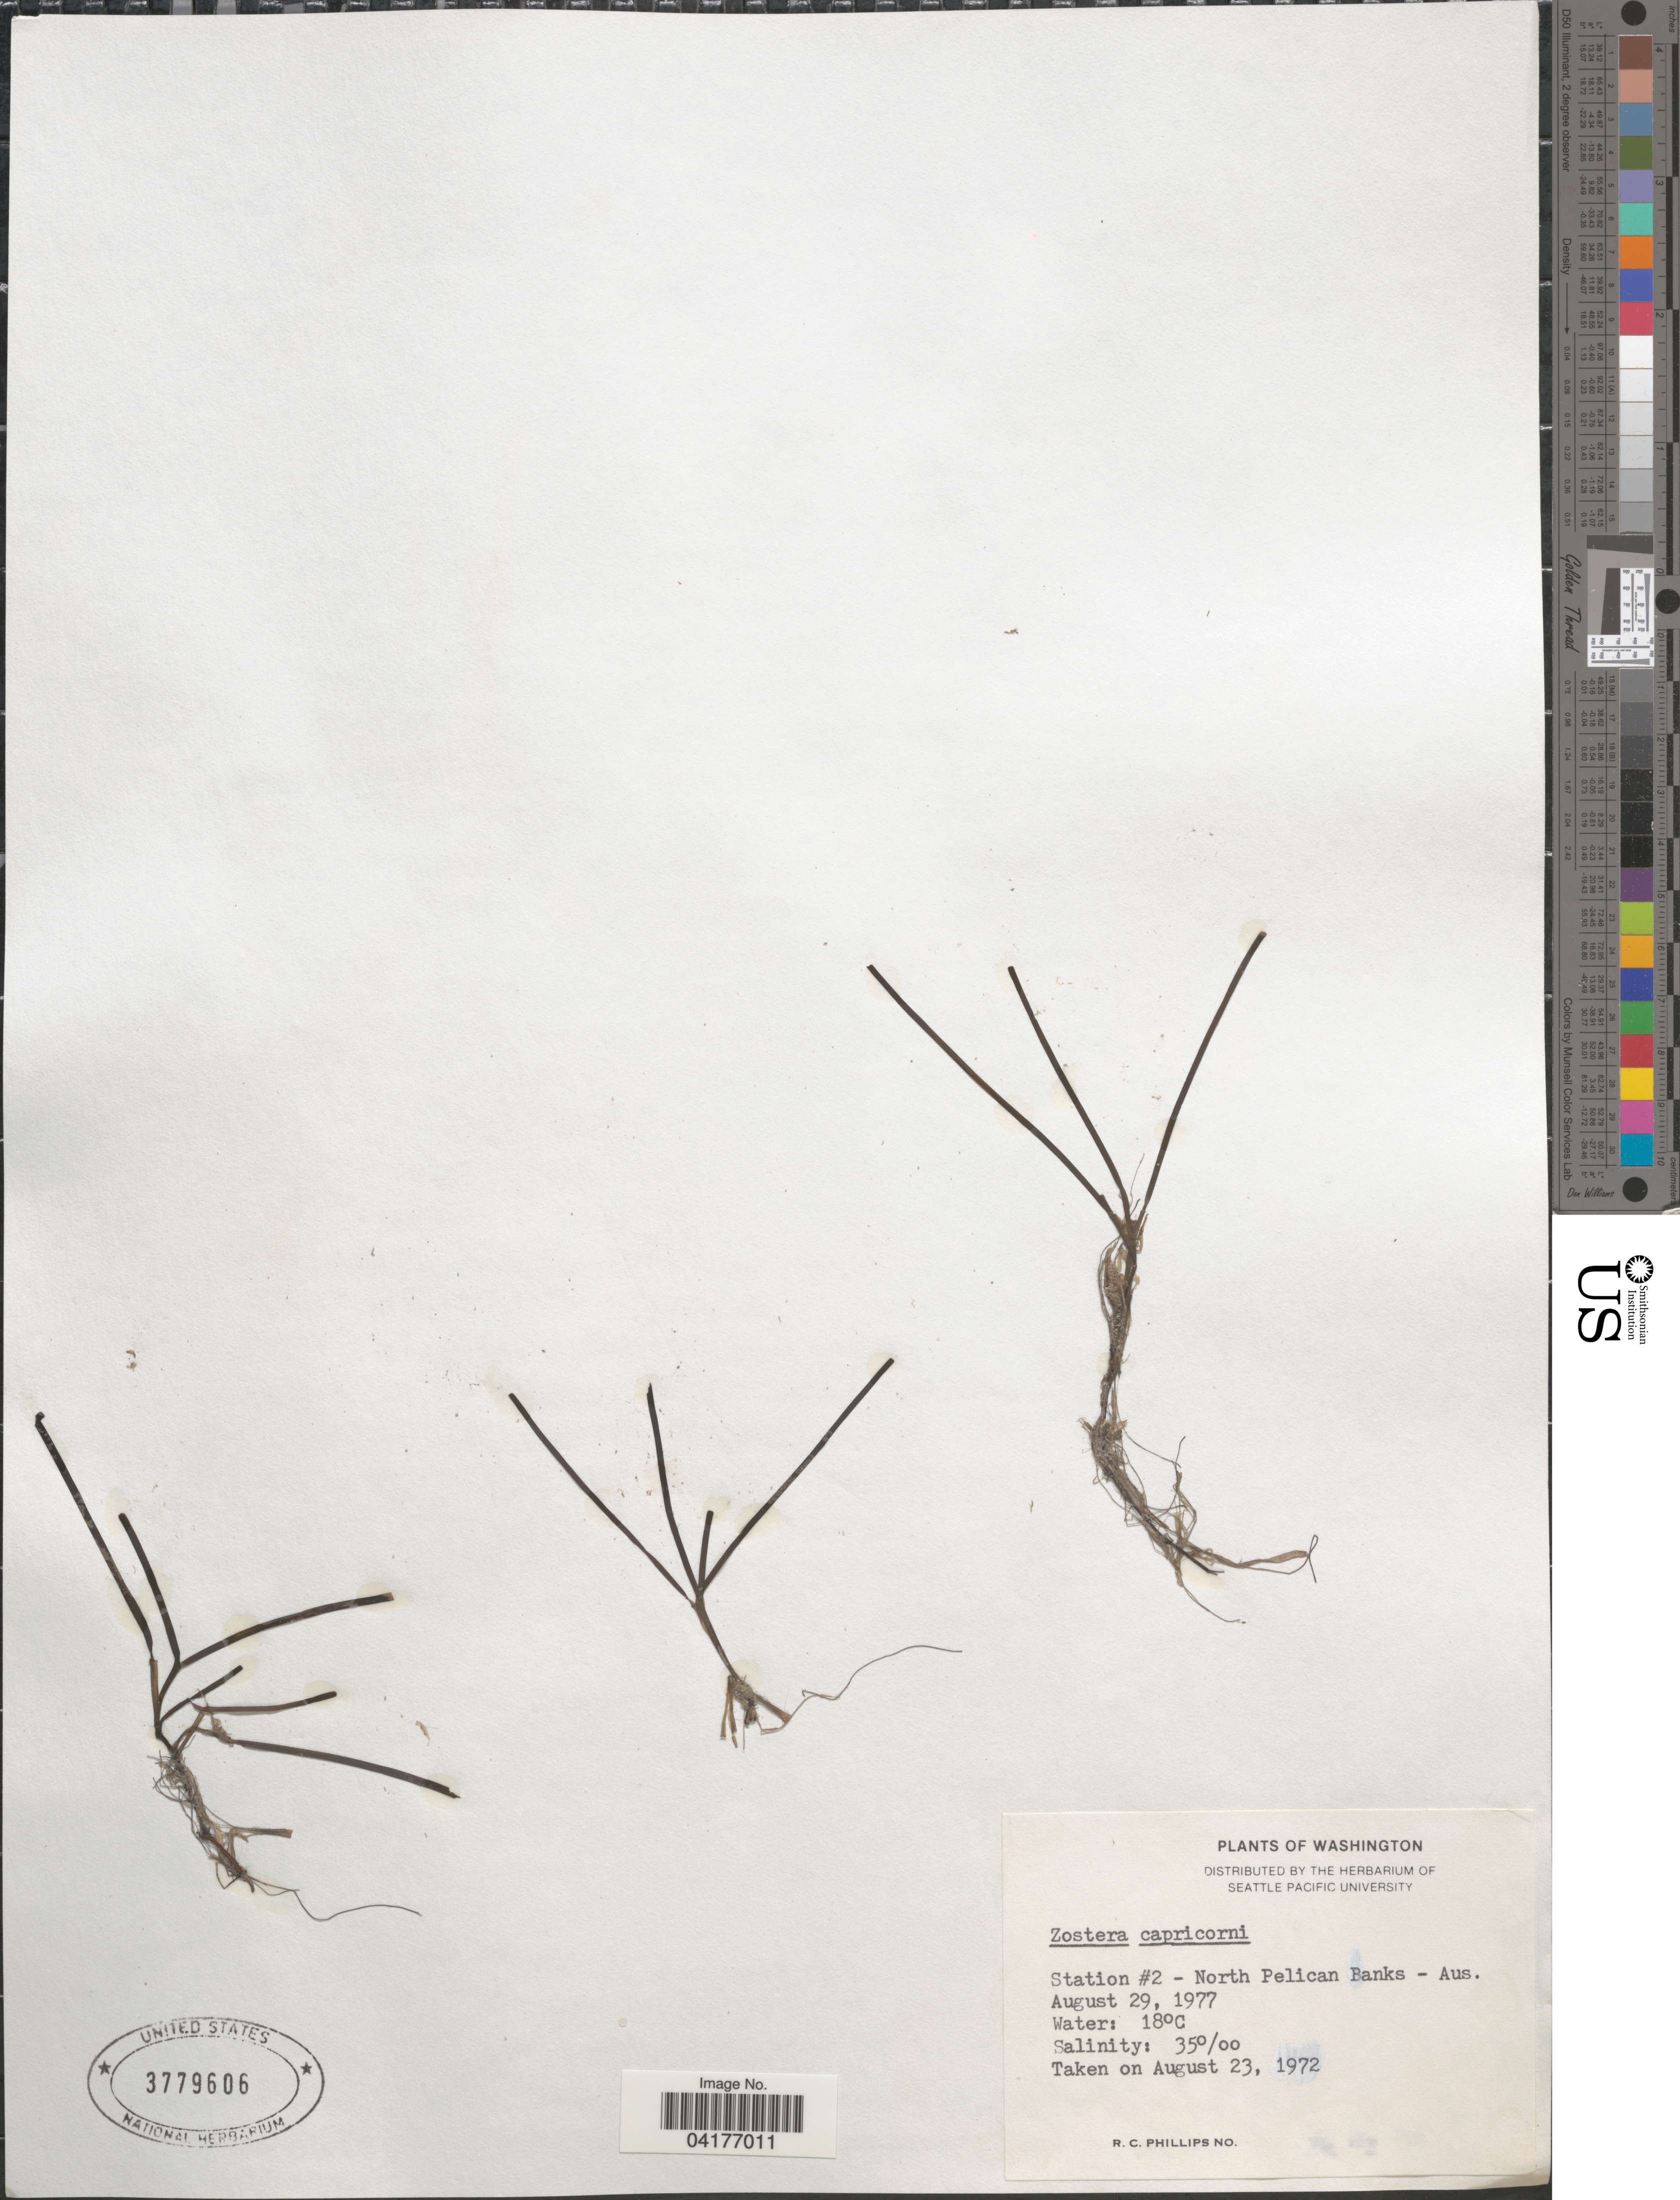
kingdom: Plantae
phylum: Tracheophyta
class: Liliopsida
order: Alismatales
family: Zosteraceae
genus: Zostera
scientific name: Zostera capricorni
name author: Asch.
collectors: R. C. Phillips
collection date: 1977-08-29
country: Australia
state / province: Queensland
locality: Station #2 - North Pelican Banks.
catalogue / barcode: US 3779606